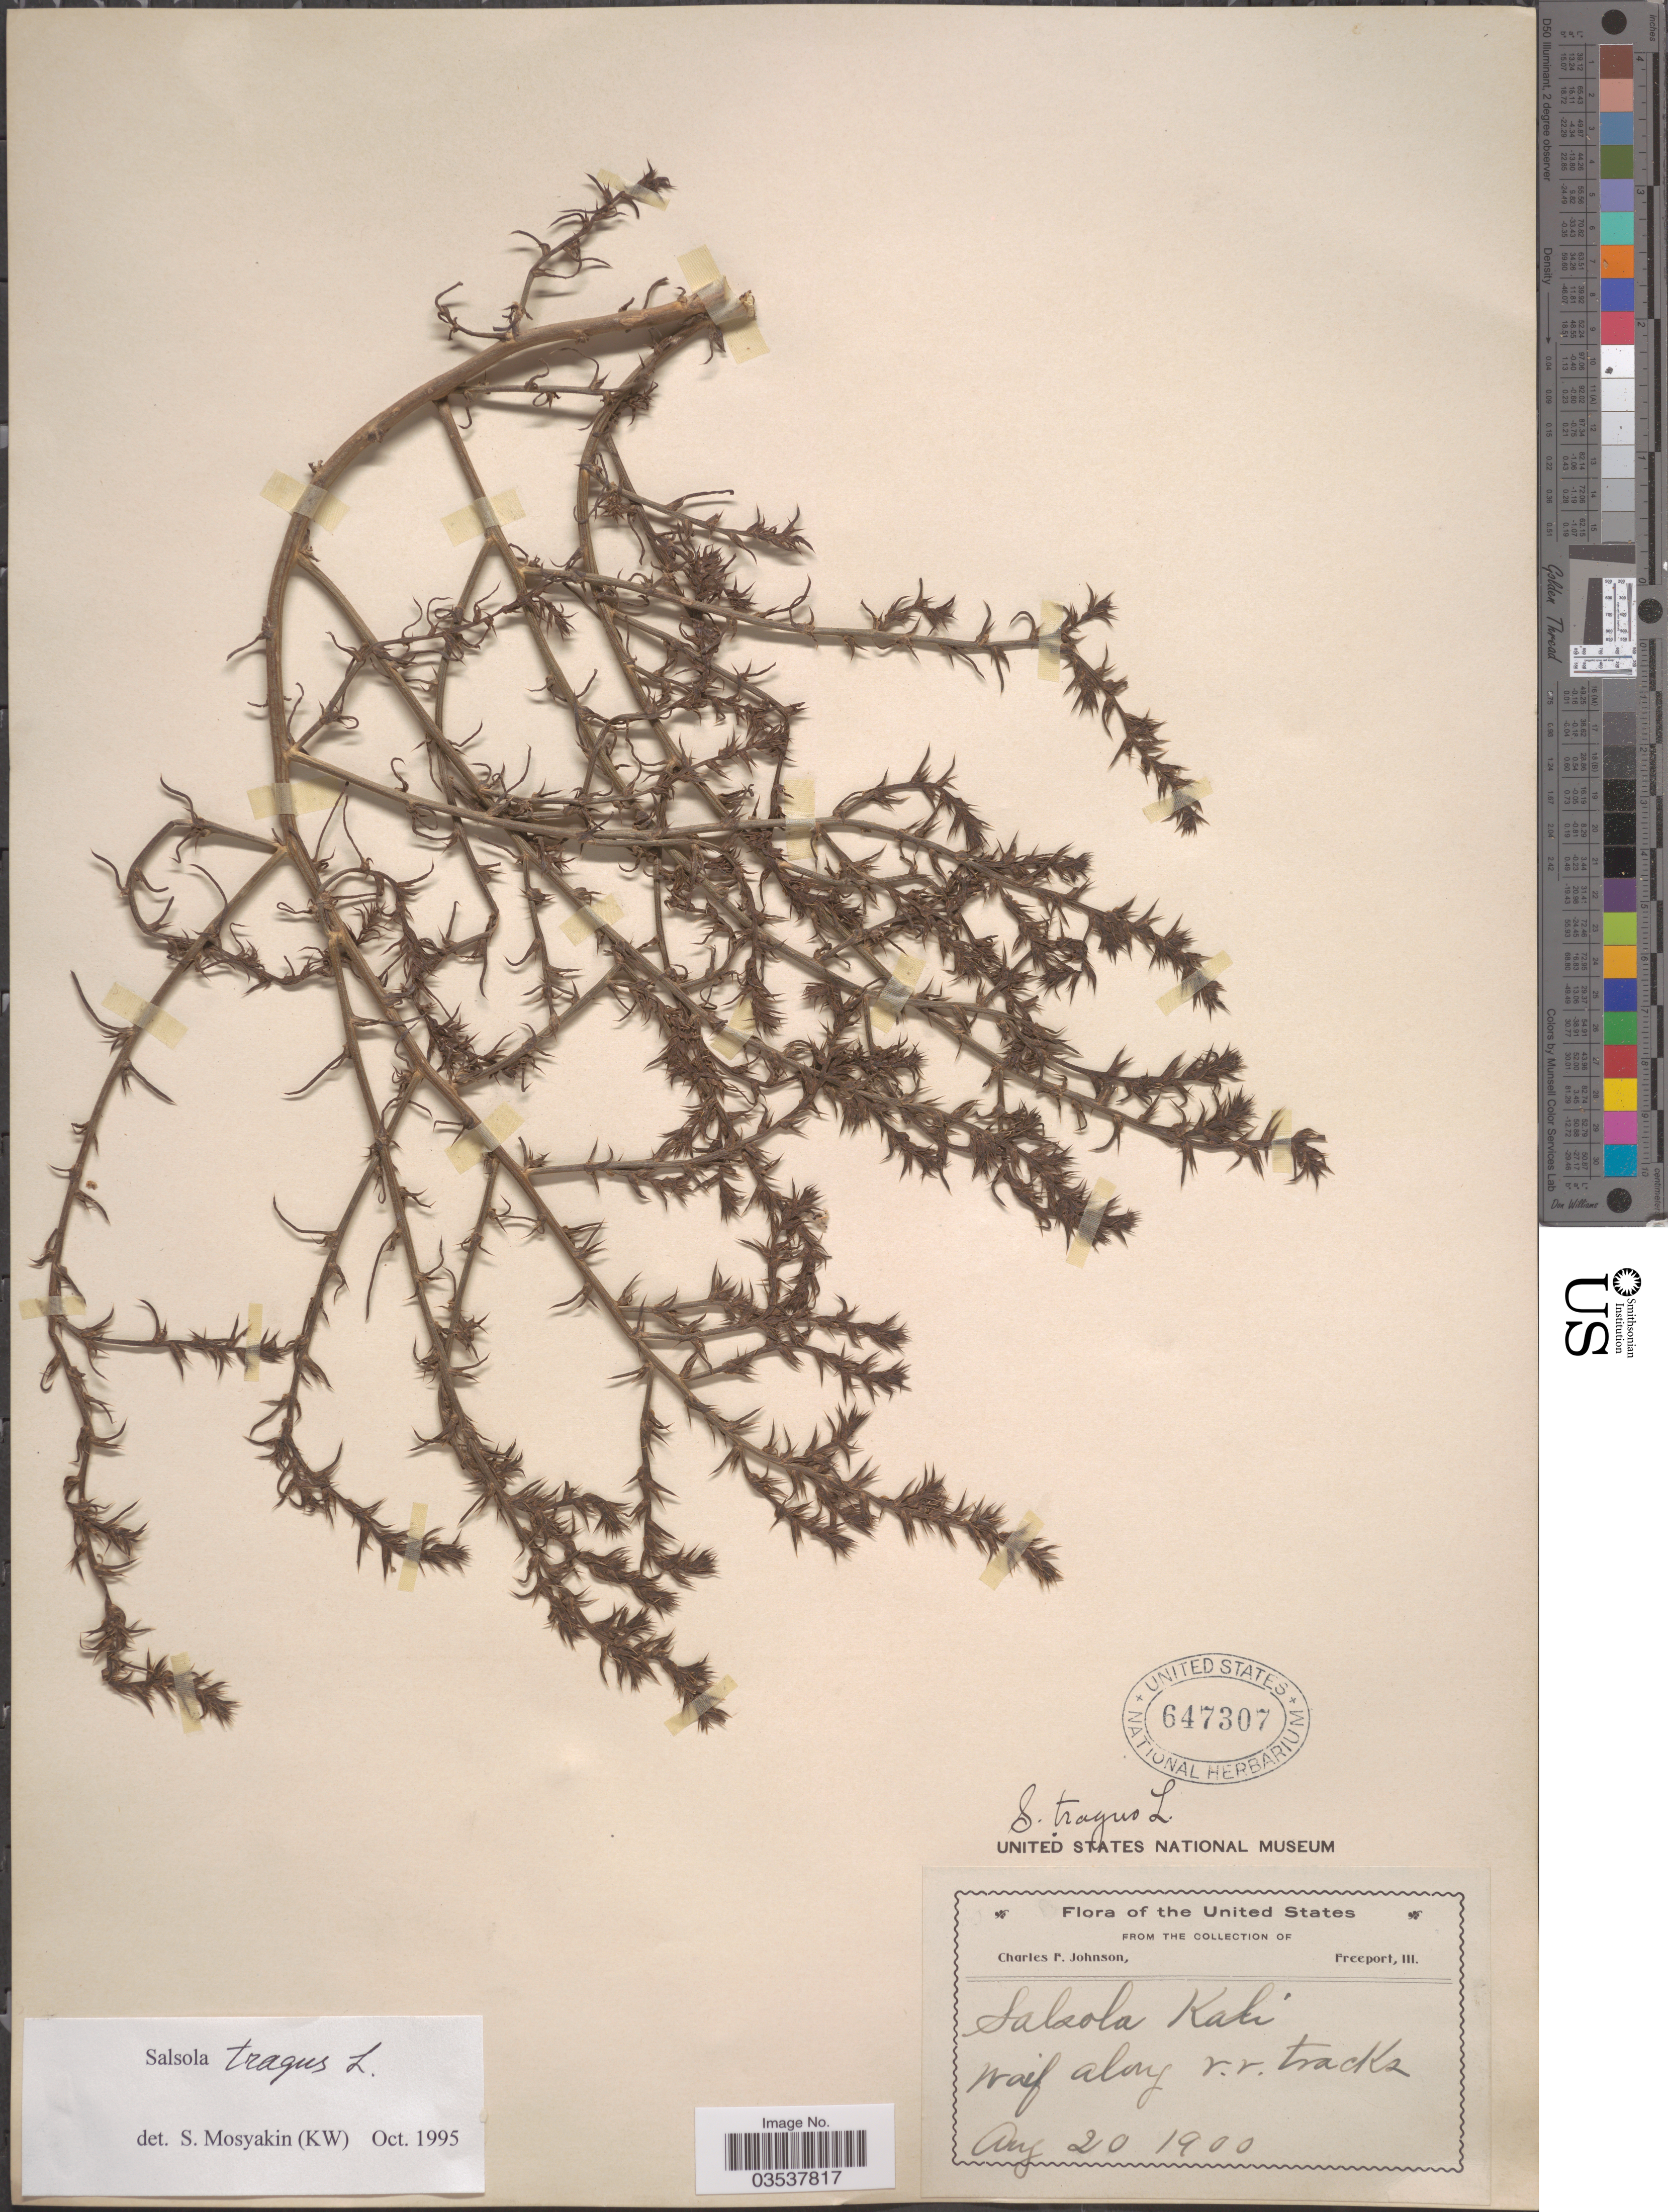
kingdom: Plantae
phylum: Tracheophyta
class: Magnoliopsida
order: Caryophyllales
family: Amaranthaceae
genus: Salsola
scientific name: Salsola pestifer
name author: A. Nelson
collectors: C. Johnson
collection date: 1900-08-20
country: United States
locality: Waif along r.r. tracks.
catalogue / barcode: US 647307